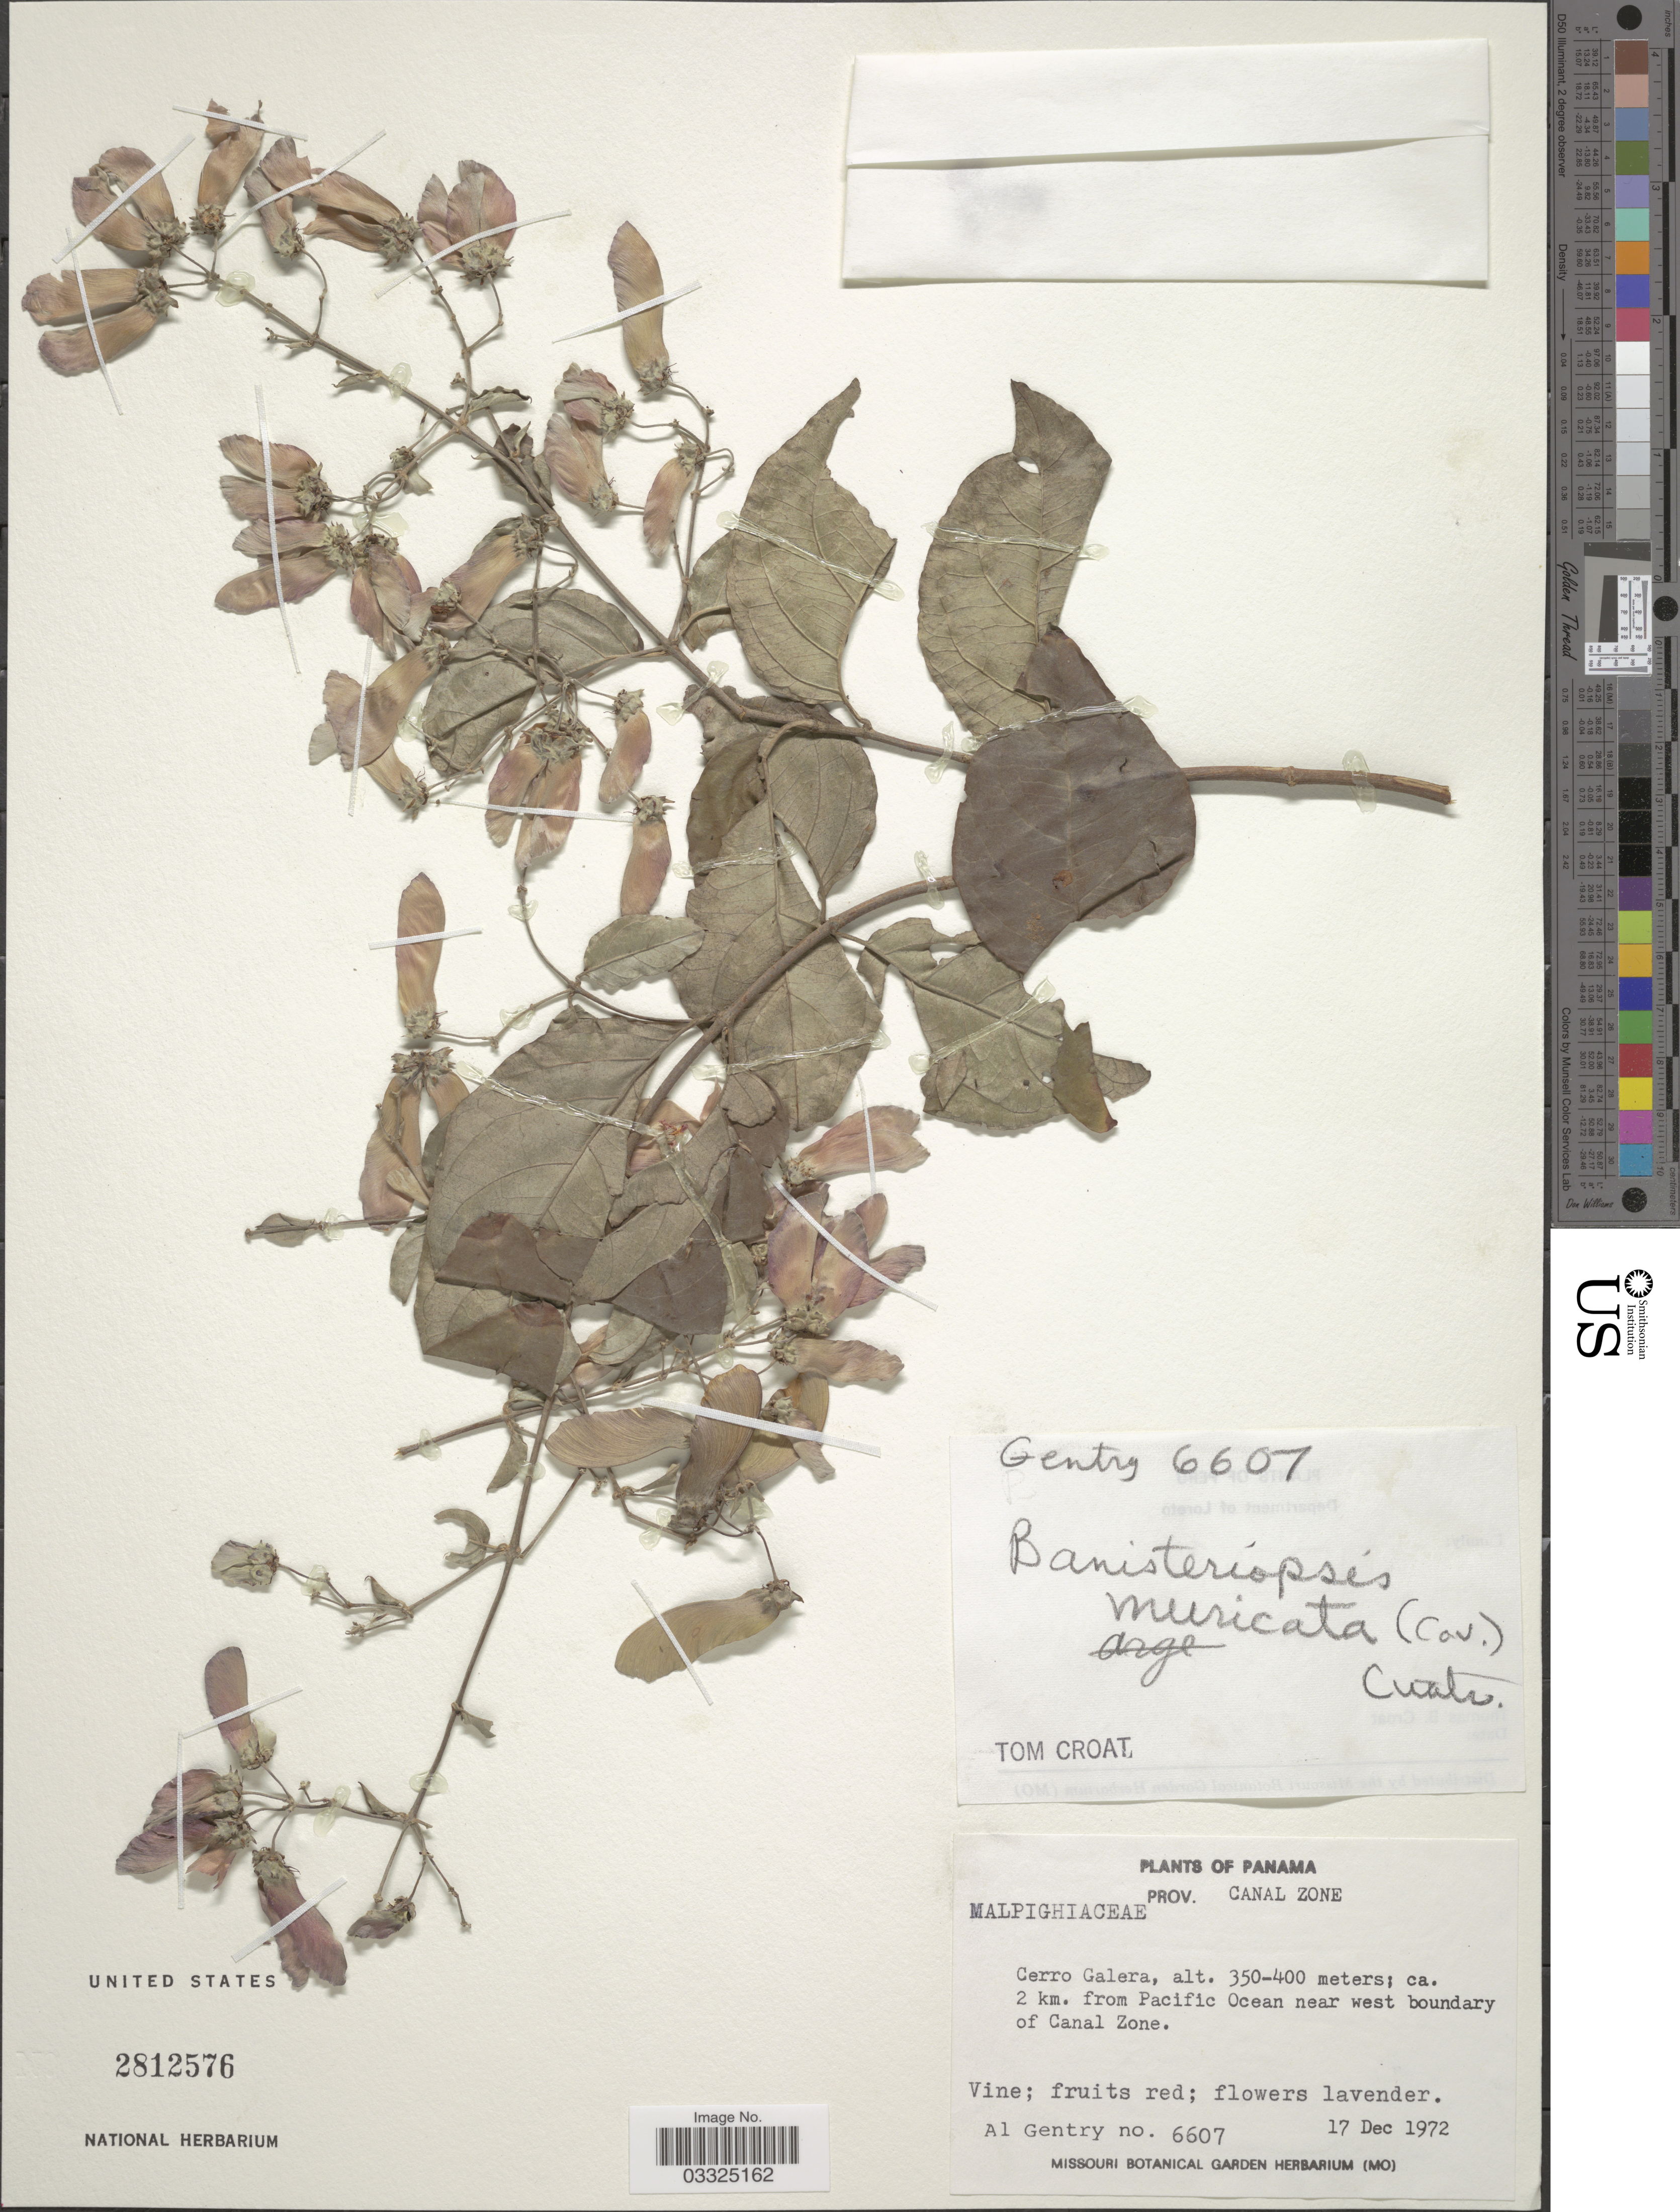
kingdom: Plantae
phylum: Tracheophyta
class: Magnoliopsida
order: Malpighiales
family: Malpighiaceae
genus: Banisteriopsis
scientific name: Banisteriopsis muricata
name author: (Cav.) Cuatrec.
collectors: A. H. Gentry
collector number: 6607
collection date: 1972-12-17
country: Panama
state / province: Colón / Panamá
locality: Prov. Canal Zone, Cerro Galera; ca. 2 km. from Pacific Ocean near west boundary of Canal Zone.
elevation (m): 350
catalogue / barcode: US 2812576